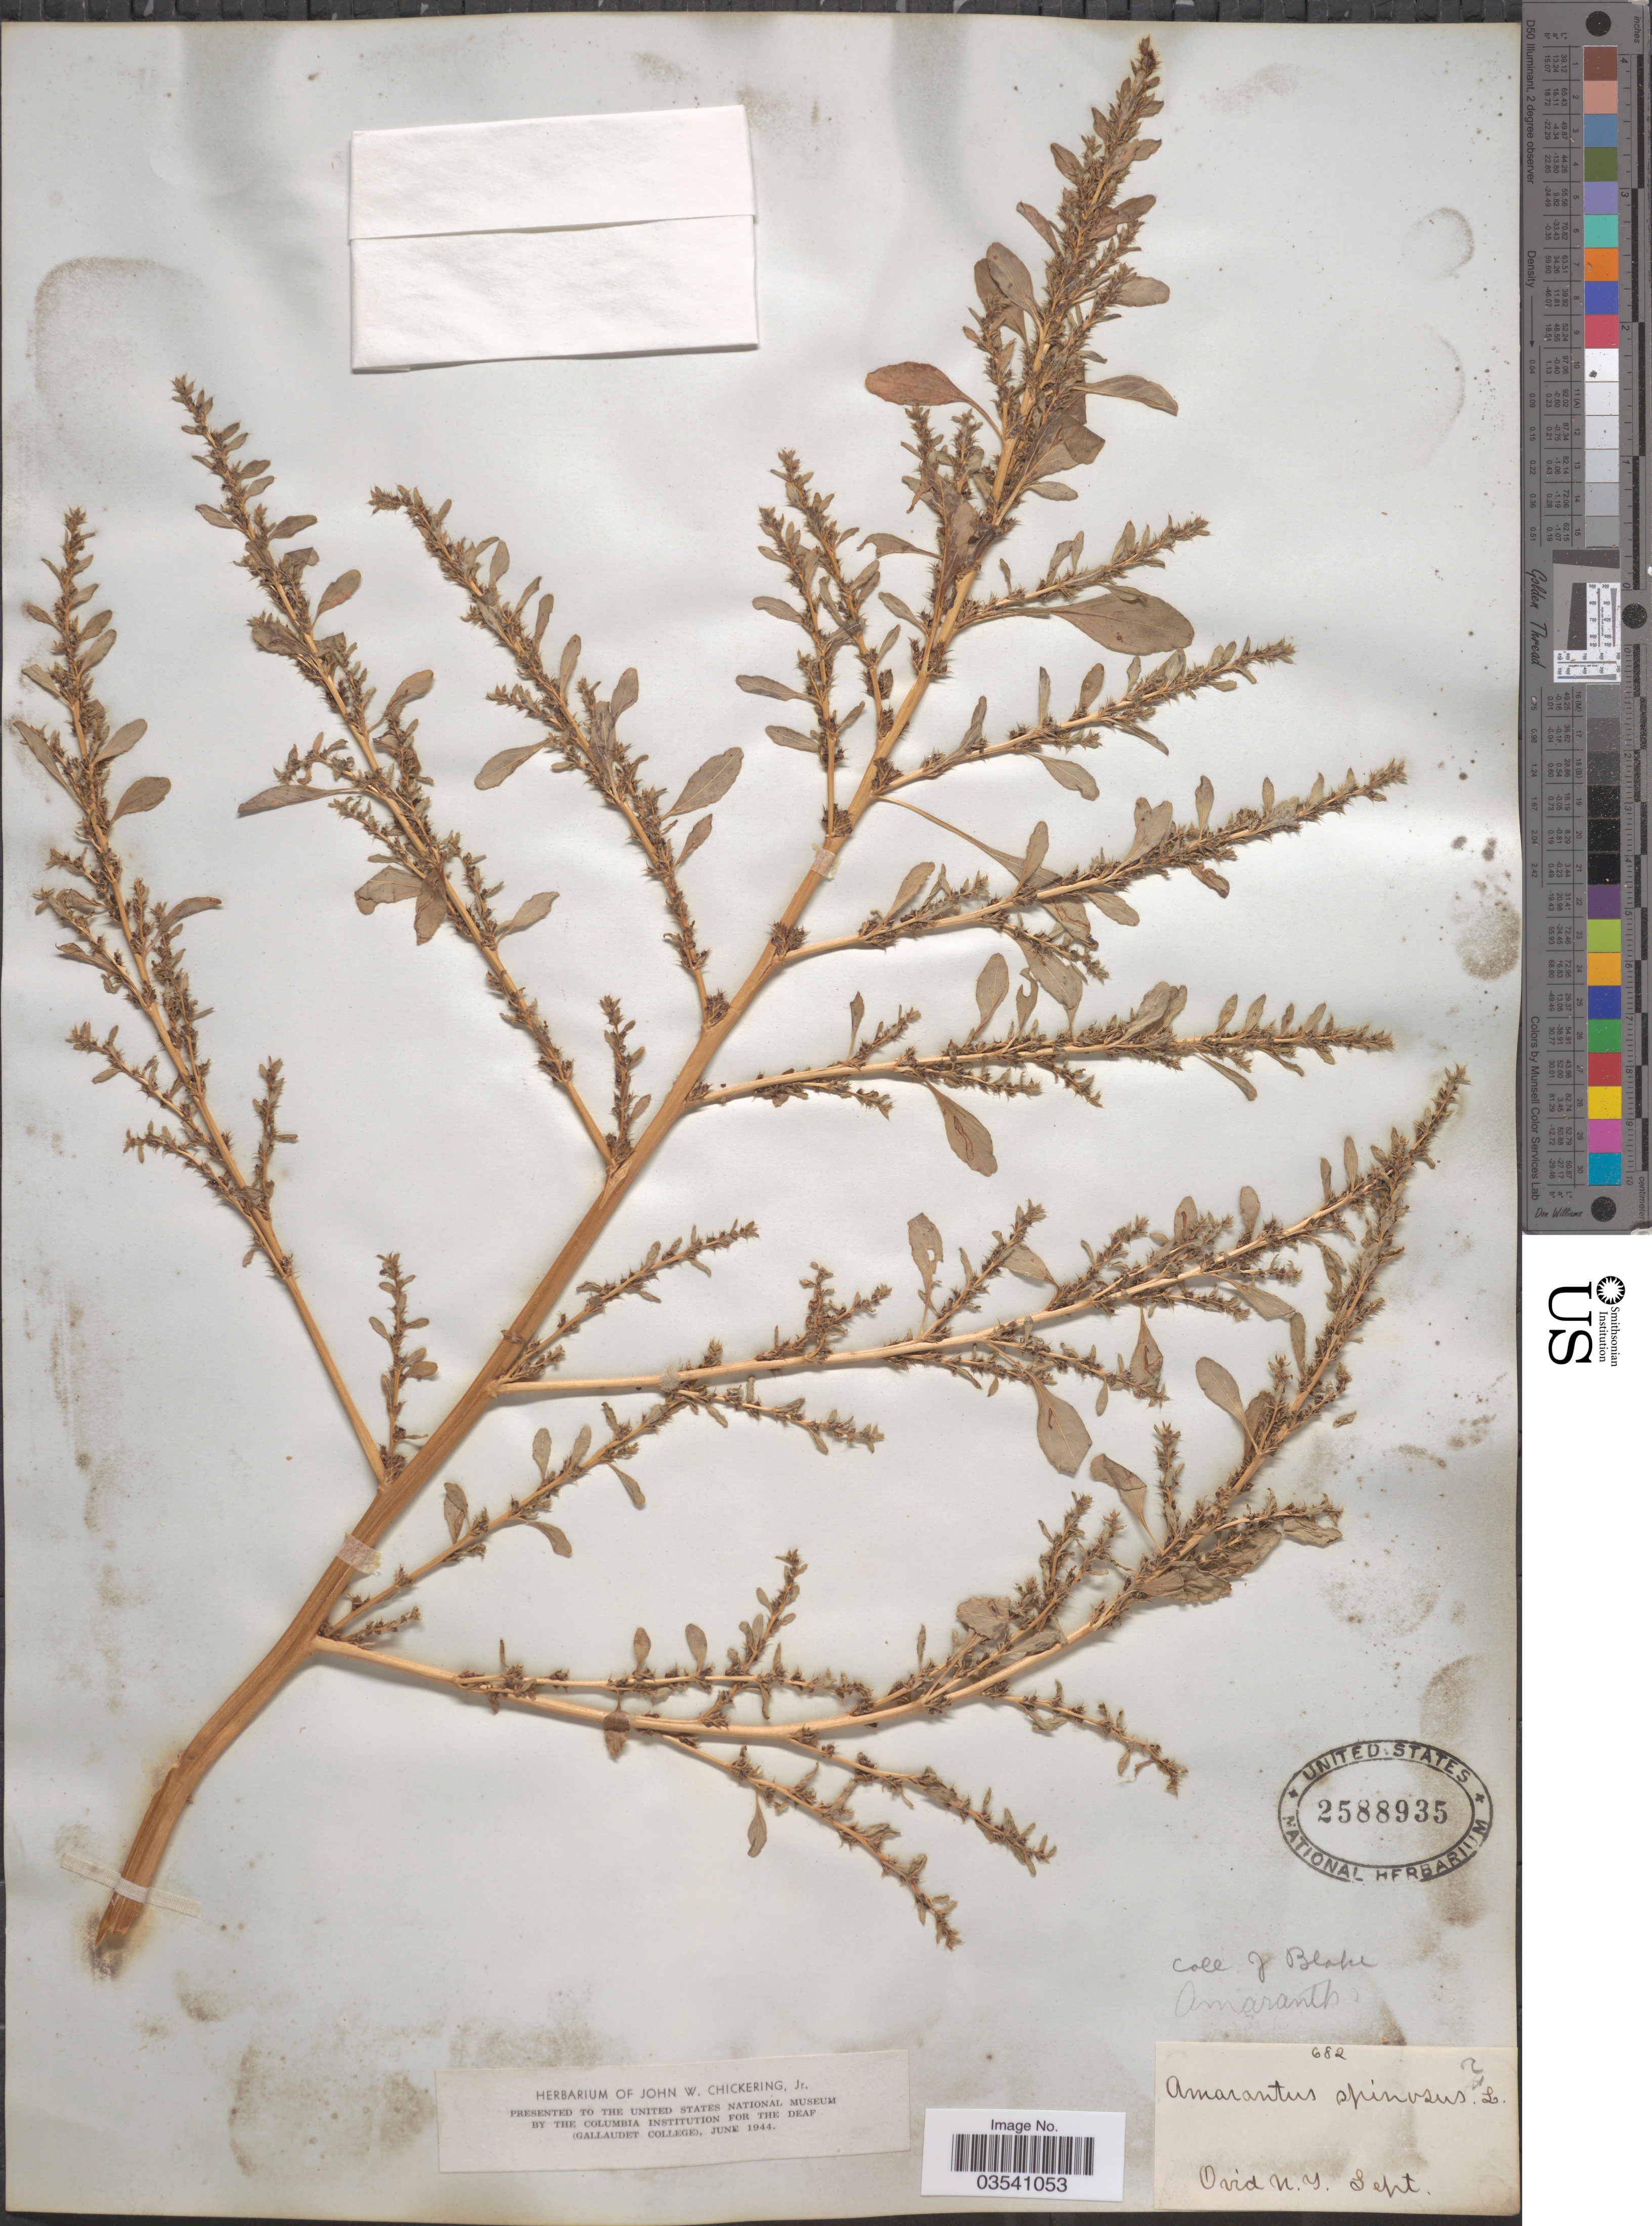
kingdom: Plantae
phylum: Tracheophyta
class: Magnoliopsida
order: Caryophyllales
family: Amaranthaceae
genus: Amaranthus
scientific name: Amaranthus spinosus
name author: L.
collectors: J. Blake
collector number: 682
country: United States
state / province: New York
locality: Ovid.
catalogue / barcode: US 2588935